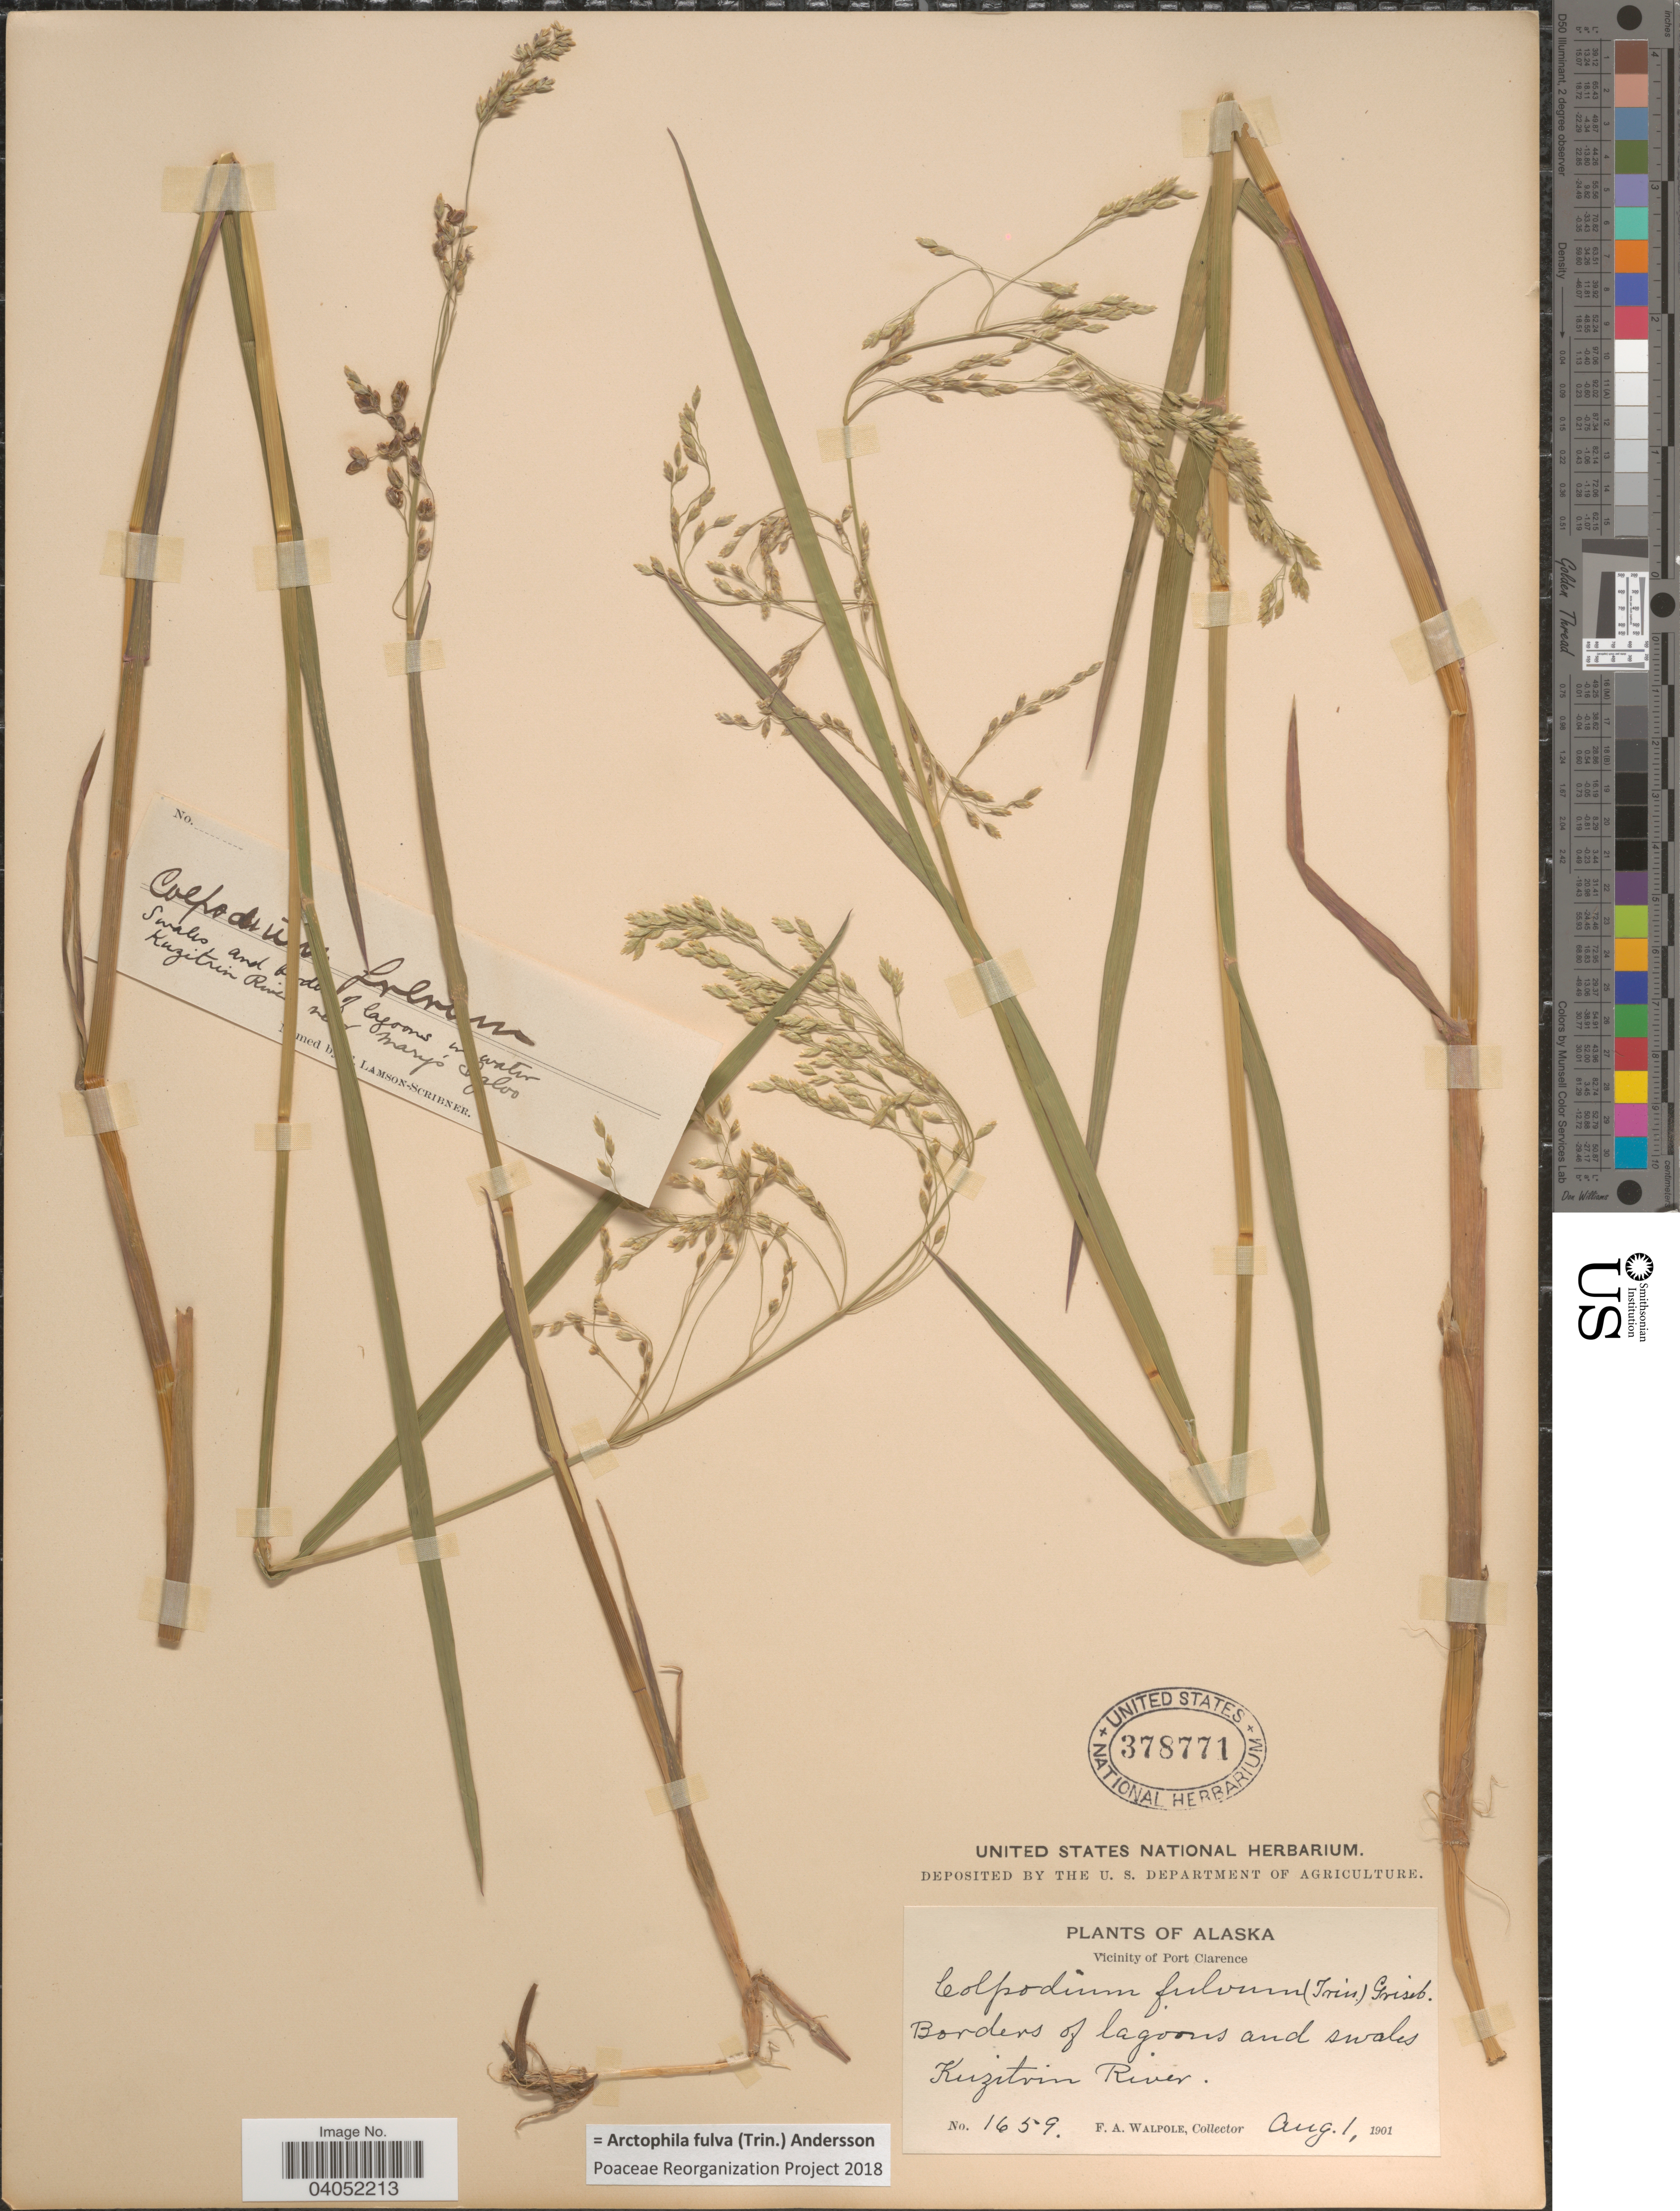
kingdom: Plantae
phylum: Tracheophyta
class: Liliopsida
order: Poales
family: Poaceae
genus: Arctophila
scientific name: Arctophila fulva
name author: (Trin.) Andersson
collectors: F. Walpole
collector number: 1659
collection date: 1901-08-01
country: United States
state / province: Alaska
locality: Vicinity of Port Clarence. Kuzitrin River.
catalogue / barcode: US 378771